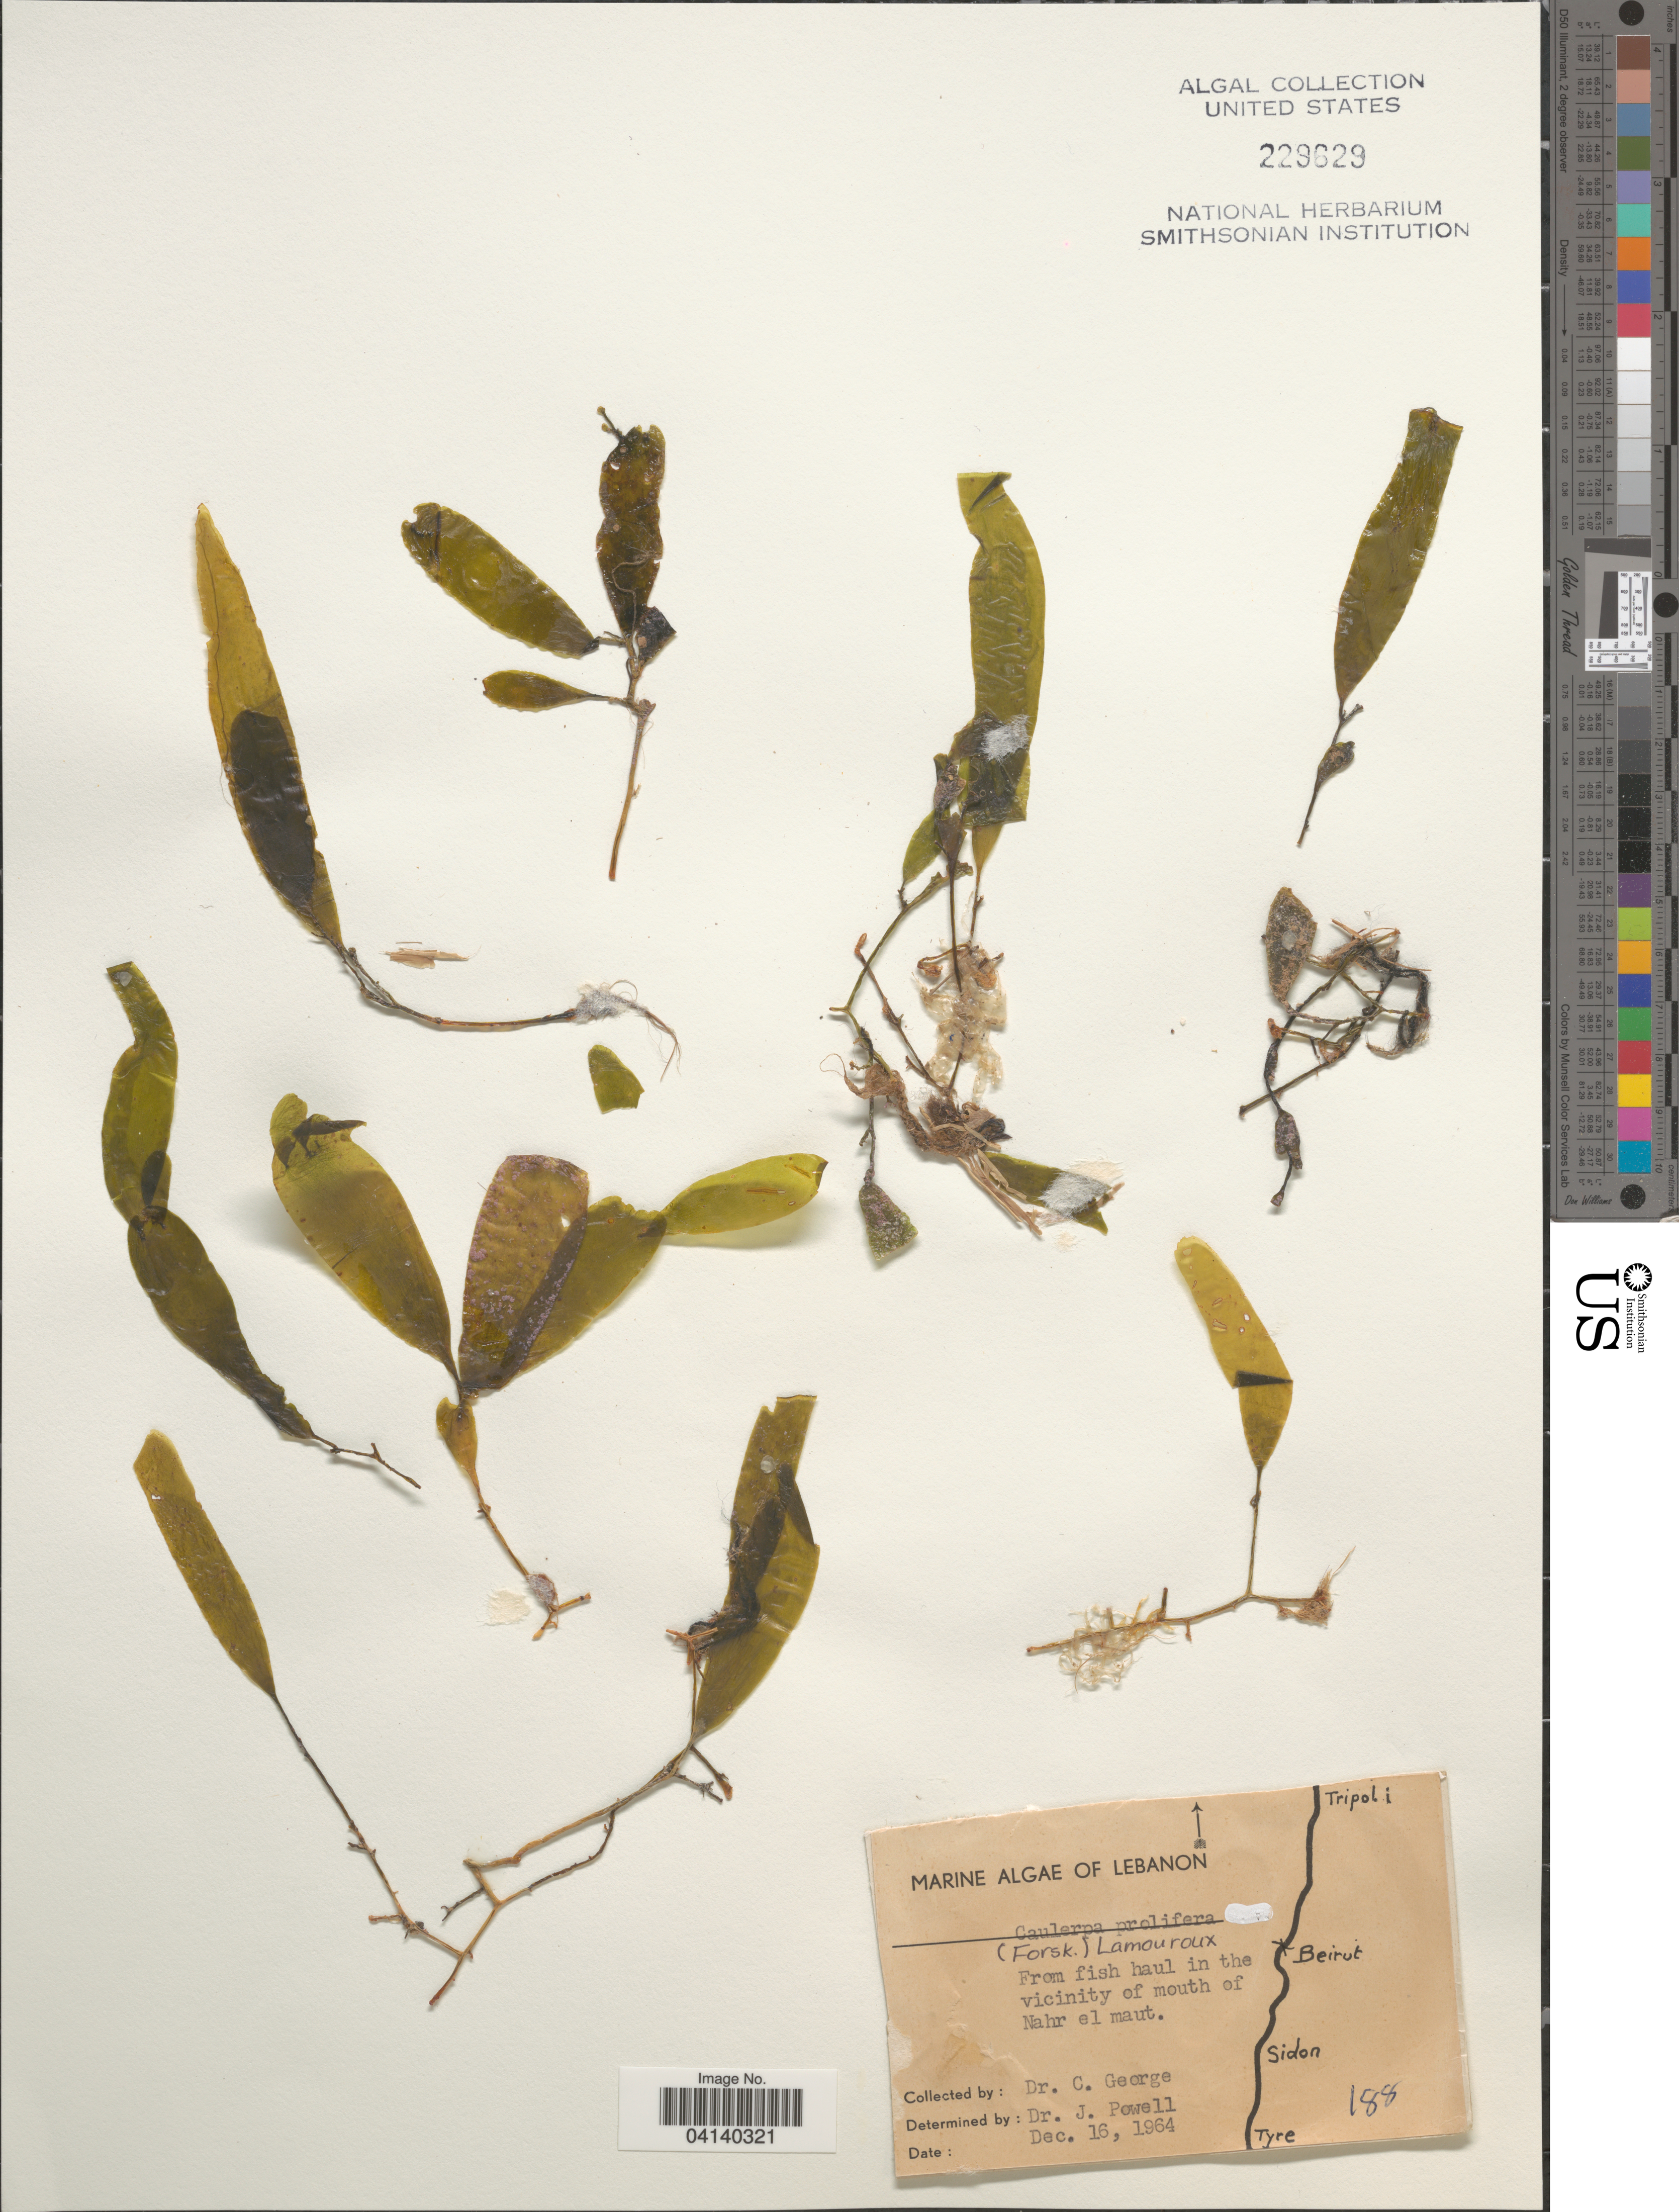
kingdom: Plantae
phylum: Chlorophyta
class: Ulvophyceae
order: Bryopsidales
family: Caulerpaceae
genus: Caulerpa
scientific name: Caulerpa prolifera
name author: (Forssk.) J.V.Lamouroux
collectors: C. George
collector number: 188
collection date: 1964-12-16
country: Lebanon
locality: From fish haul in the vicinity of mouth of Nahr el maut.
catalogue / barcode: US 229629